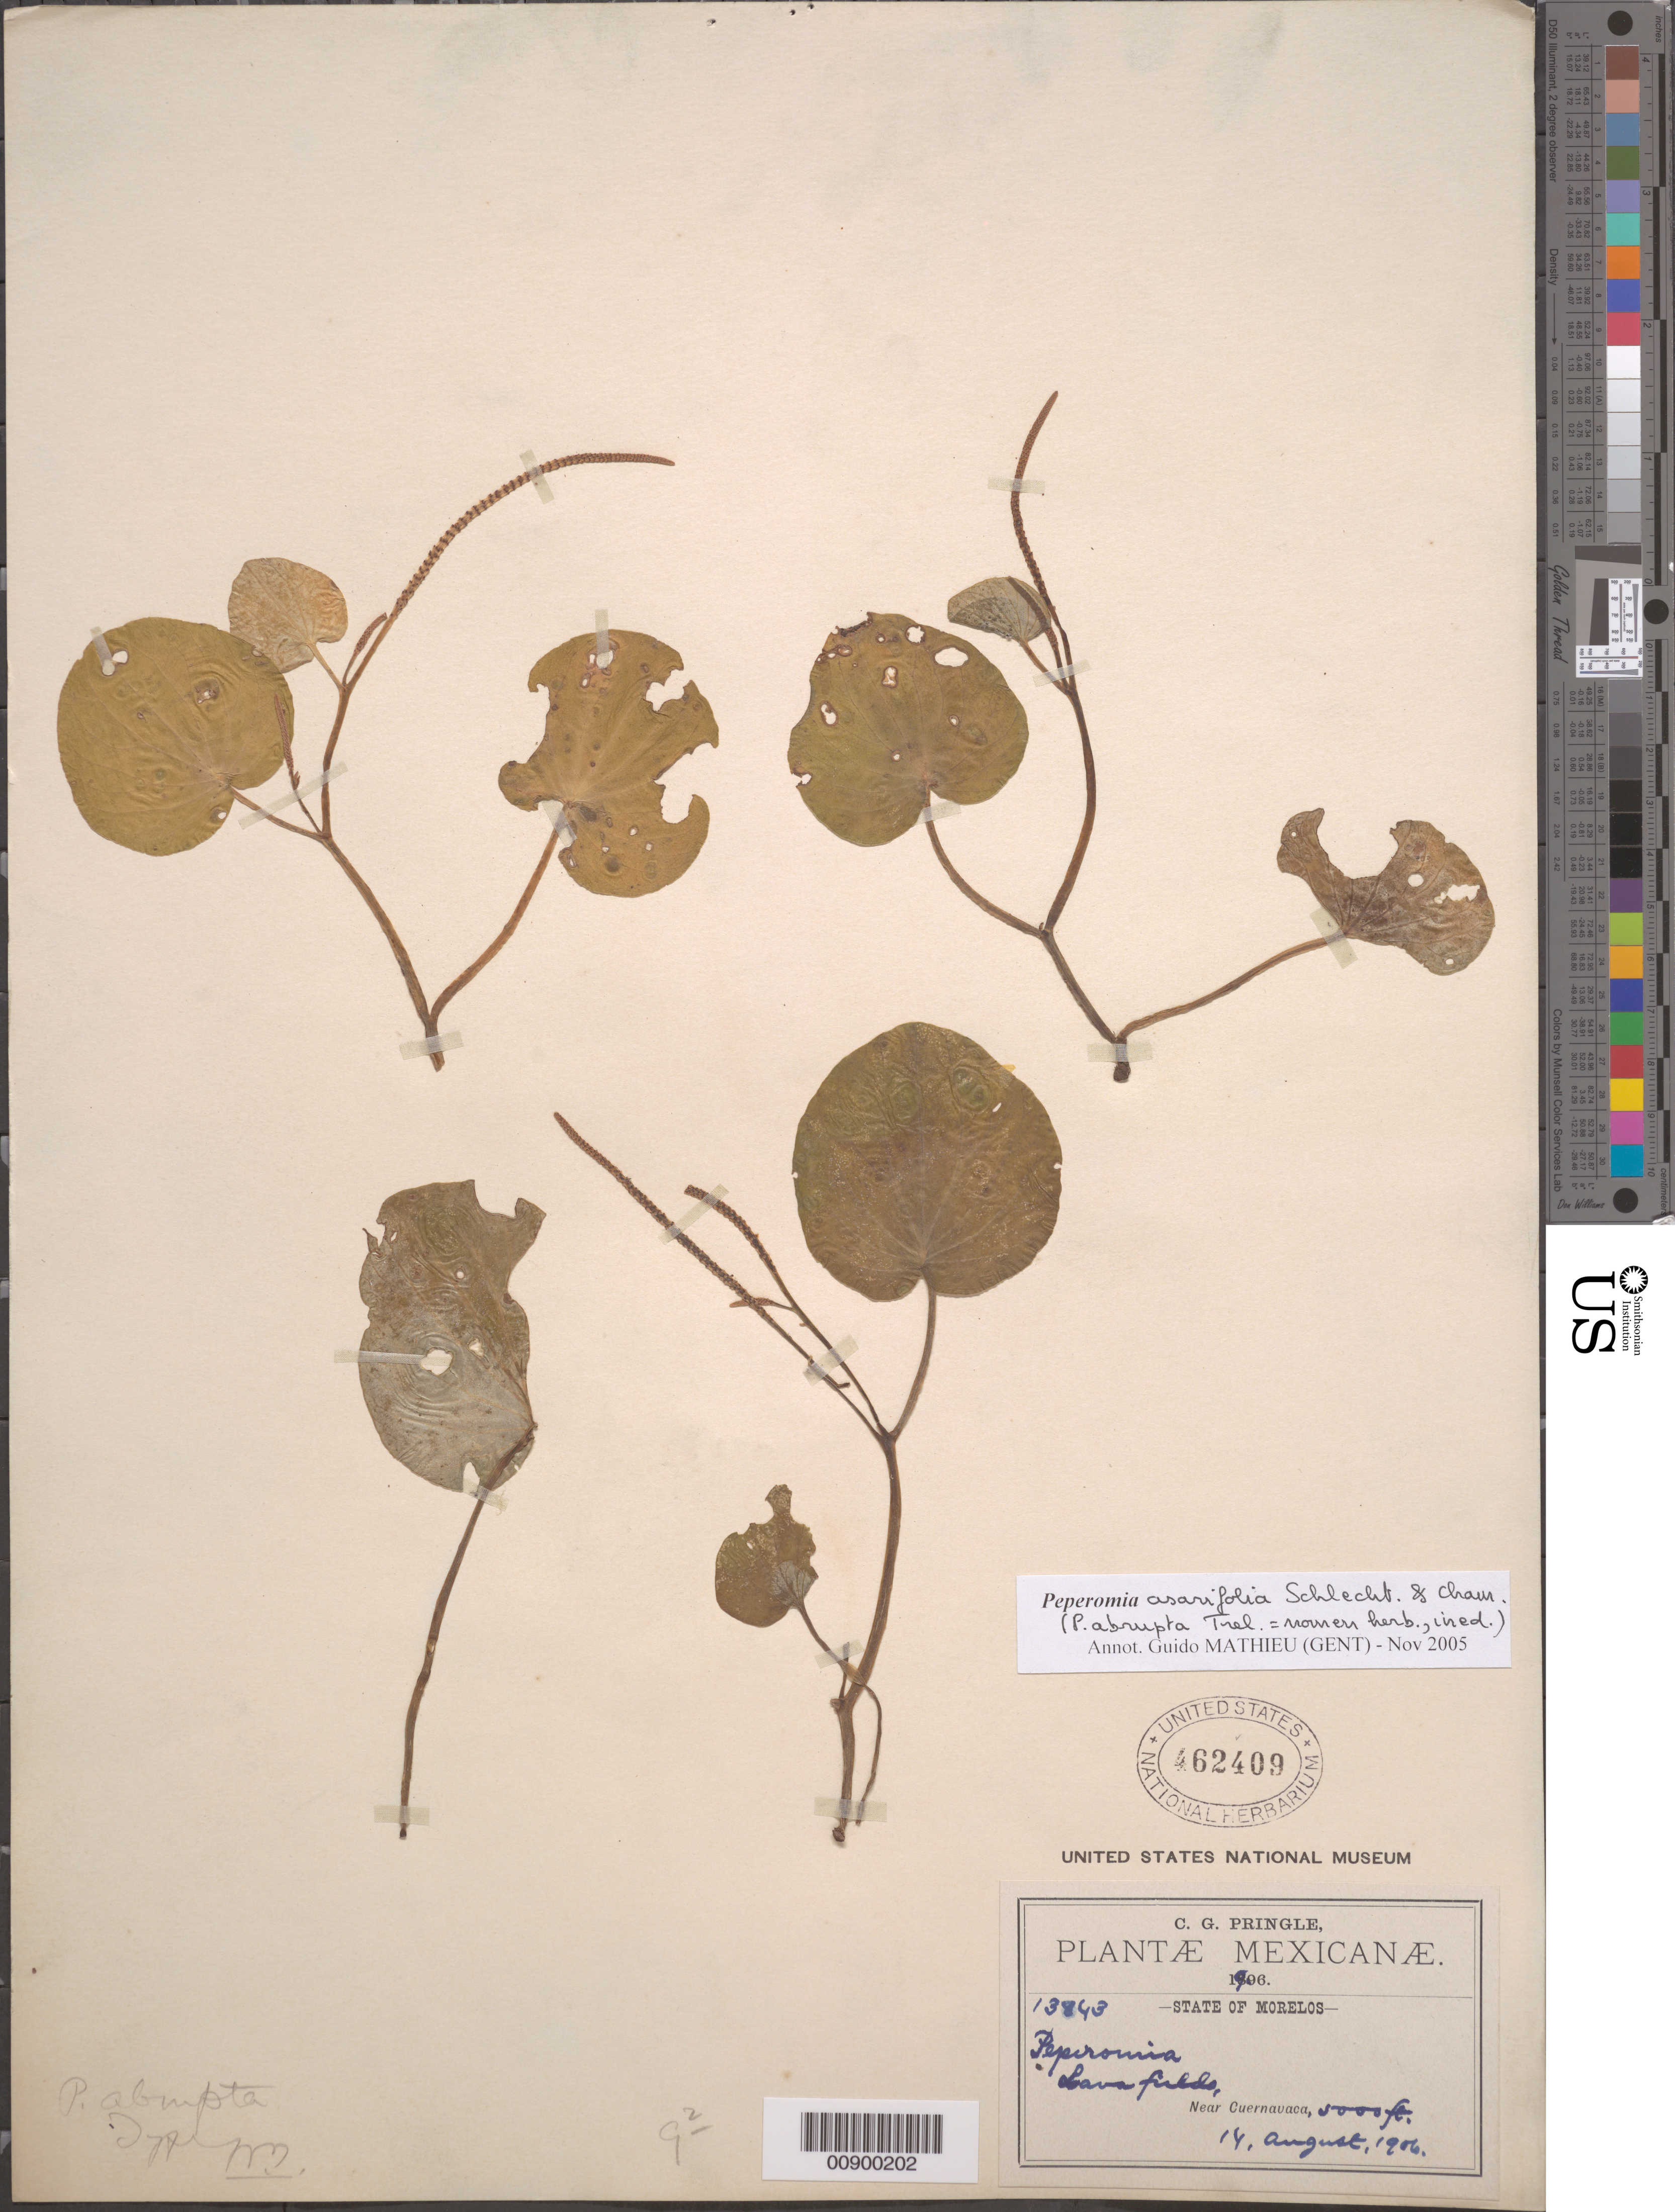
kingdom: Plantae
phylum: Tracheophyta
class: Magnoliopsida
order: Piperales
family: Piperaceae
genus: Peperomia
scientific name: Peperomia asarifolia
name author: Schltdl. & Cham.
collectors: C. G. Pringle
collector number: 13843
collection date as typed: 14 Aug 1906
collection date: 1906-08-14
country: Mexico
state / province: Morelos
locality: Near Cuernavaca, Morelos.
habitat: Lava fields.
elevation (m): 1524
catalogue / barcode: US 462409